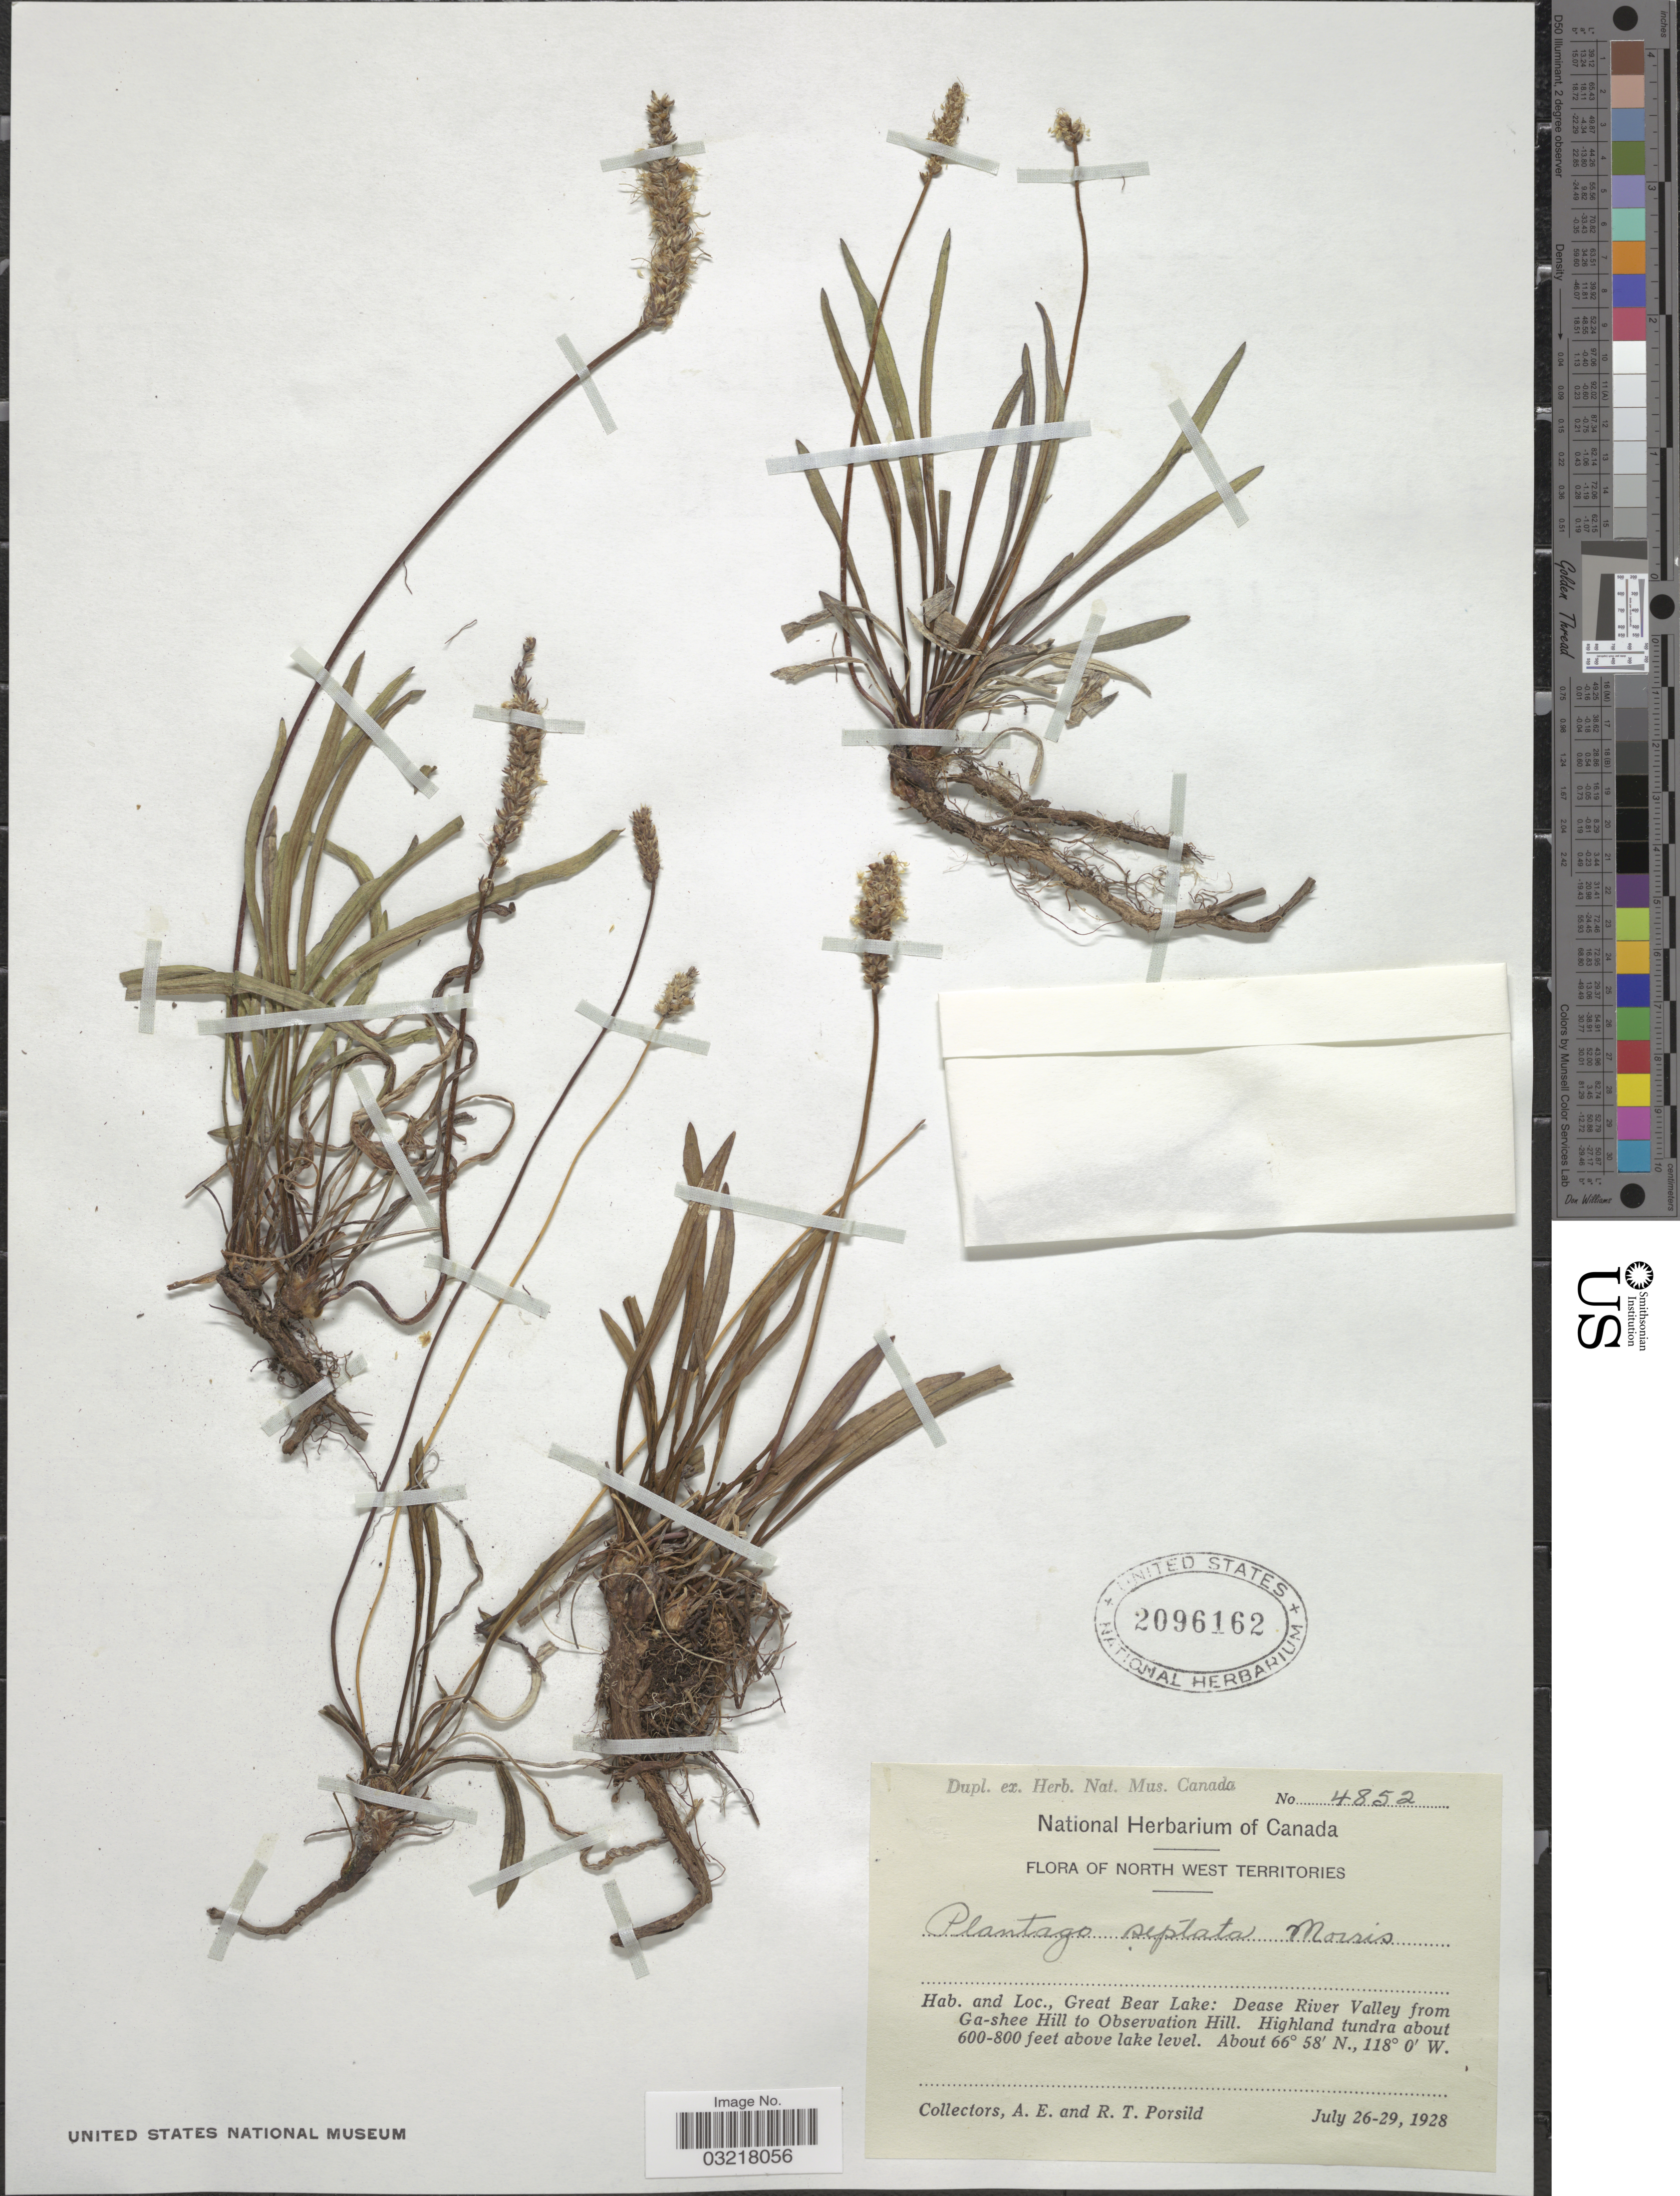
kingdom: Plantae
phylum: Tracheophyta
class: Magnoliopsida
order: Lamiales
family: Plantaginaceae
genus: Plantago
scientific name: Plantago canescens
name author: Adams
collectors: A. E. Porsild & R. T. Porsild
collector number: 4852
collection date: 1928-07-26/1928-07-29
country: Canada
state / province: Northwest Territories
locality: Great Bear Lake: Dease River Valley from Ga-shee Hill to Observation Hill.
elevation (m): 183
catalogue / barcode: US 2096162